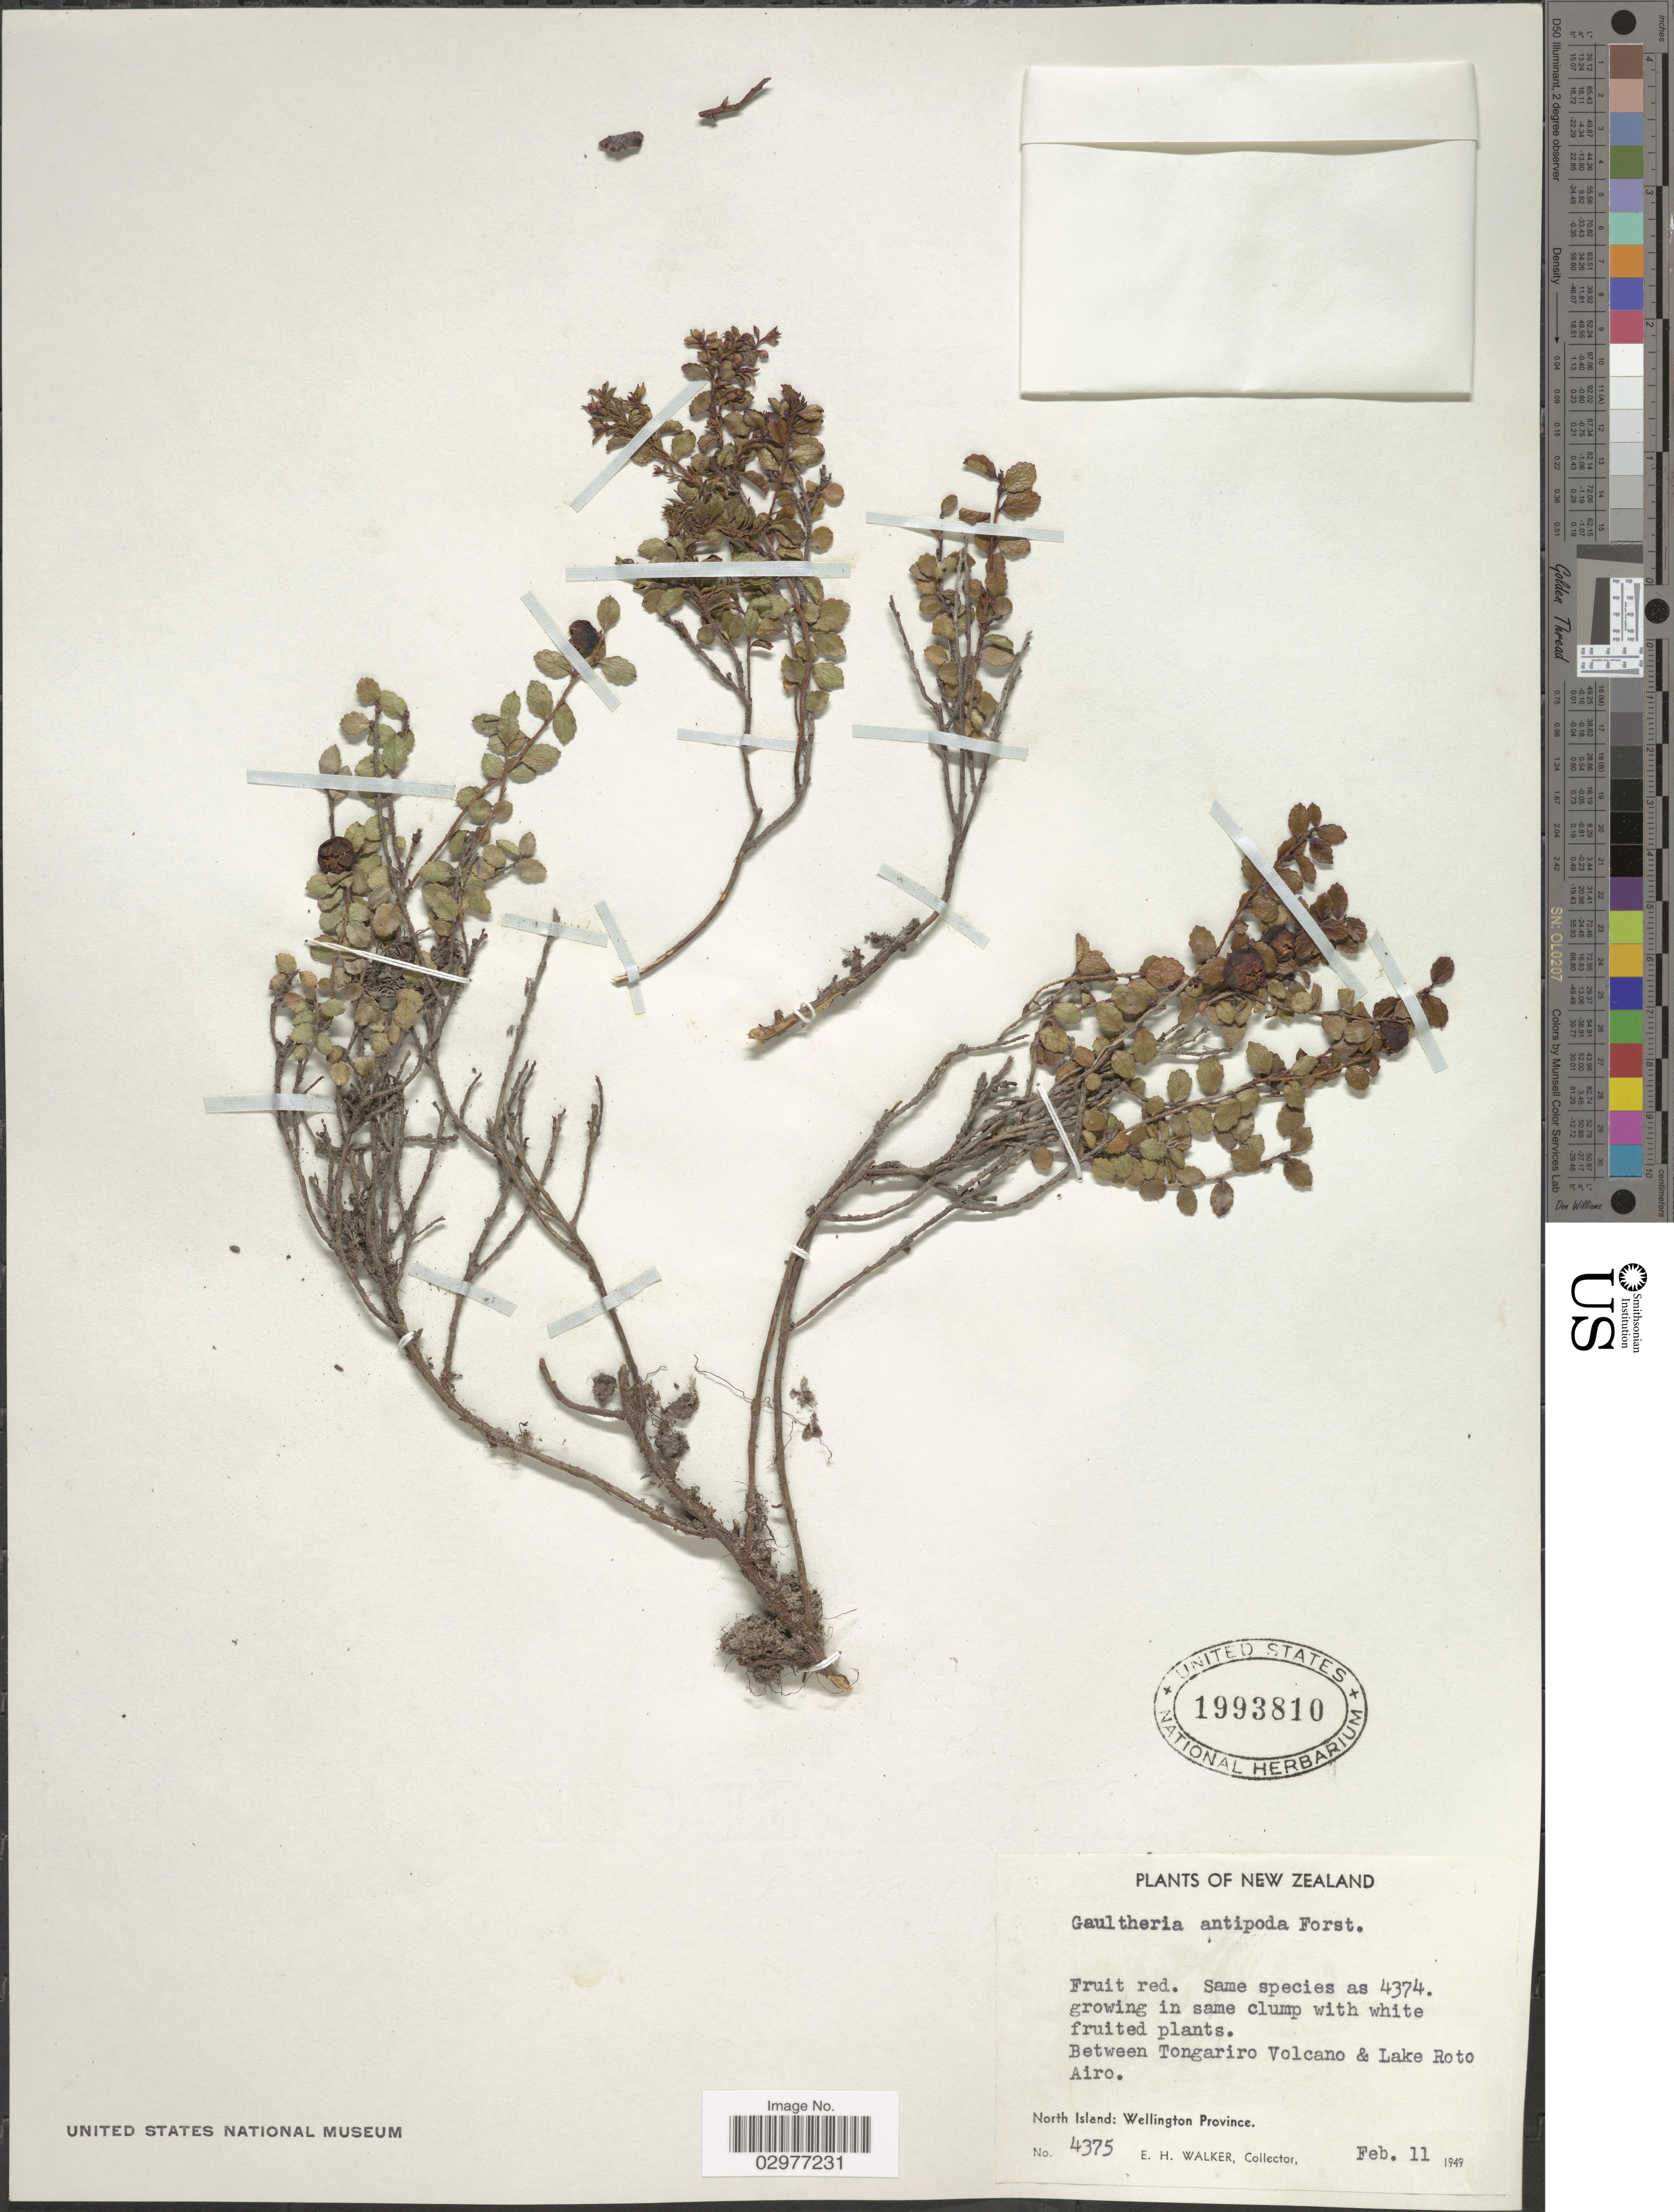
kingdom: Plantae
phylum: Tracheophyta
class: Magnoliopsida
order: Ericales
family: Ericaceae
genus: Gaultheria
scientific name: Gaultheria antipoda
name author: G. Forst.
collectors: E. H. Walker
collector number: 4375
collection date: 1949-02-11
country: New Zealand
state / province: Wellington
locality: Between Tongariro Volcano & Lake Roto Airo. North Island.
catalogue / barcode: US 1993810